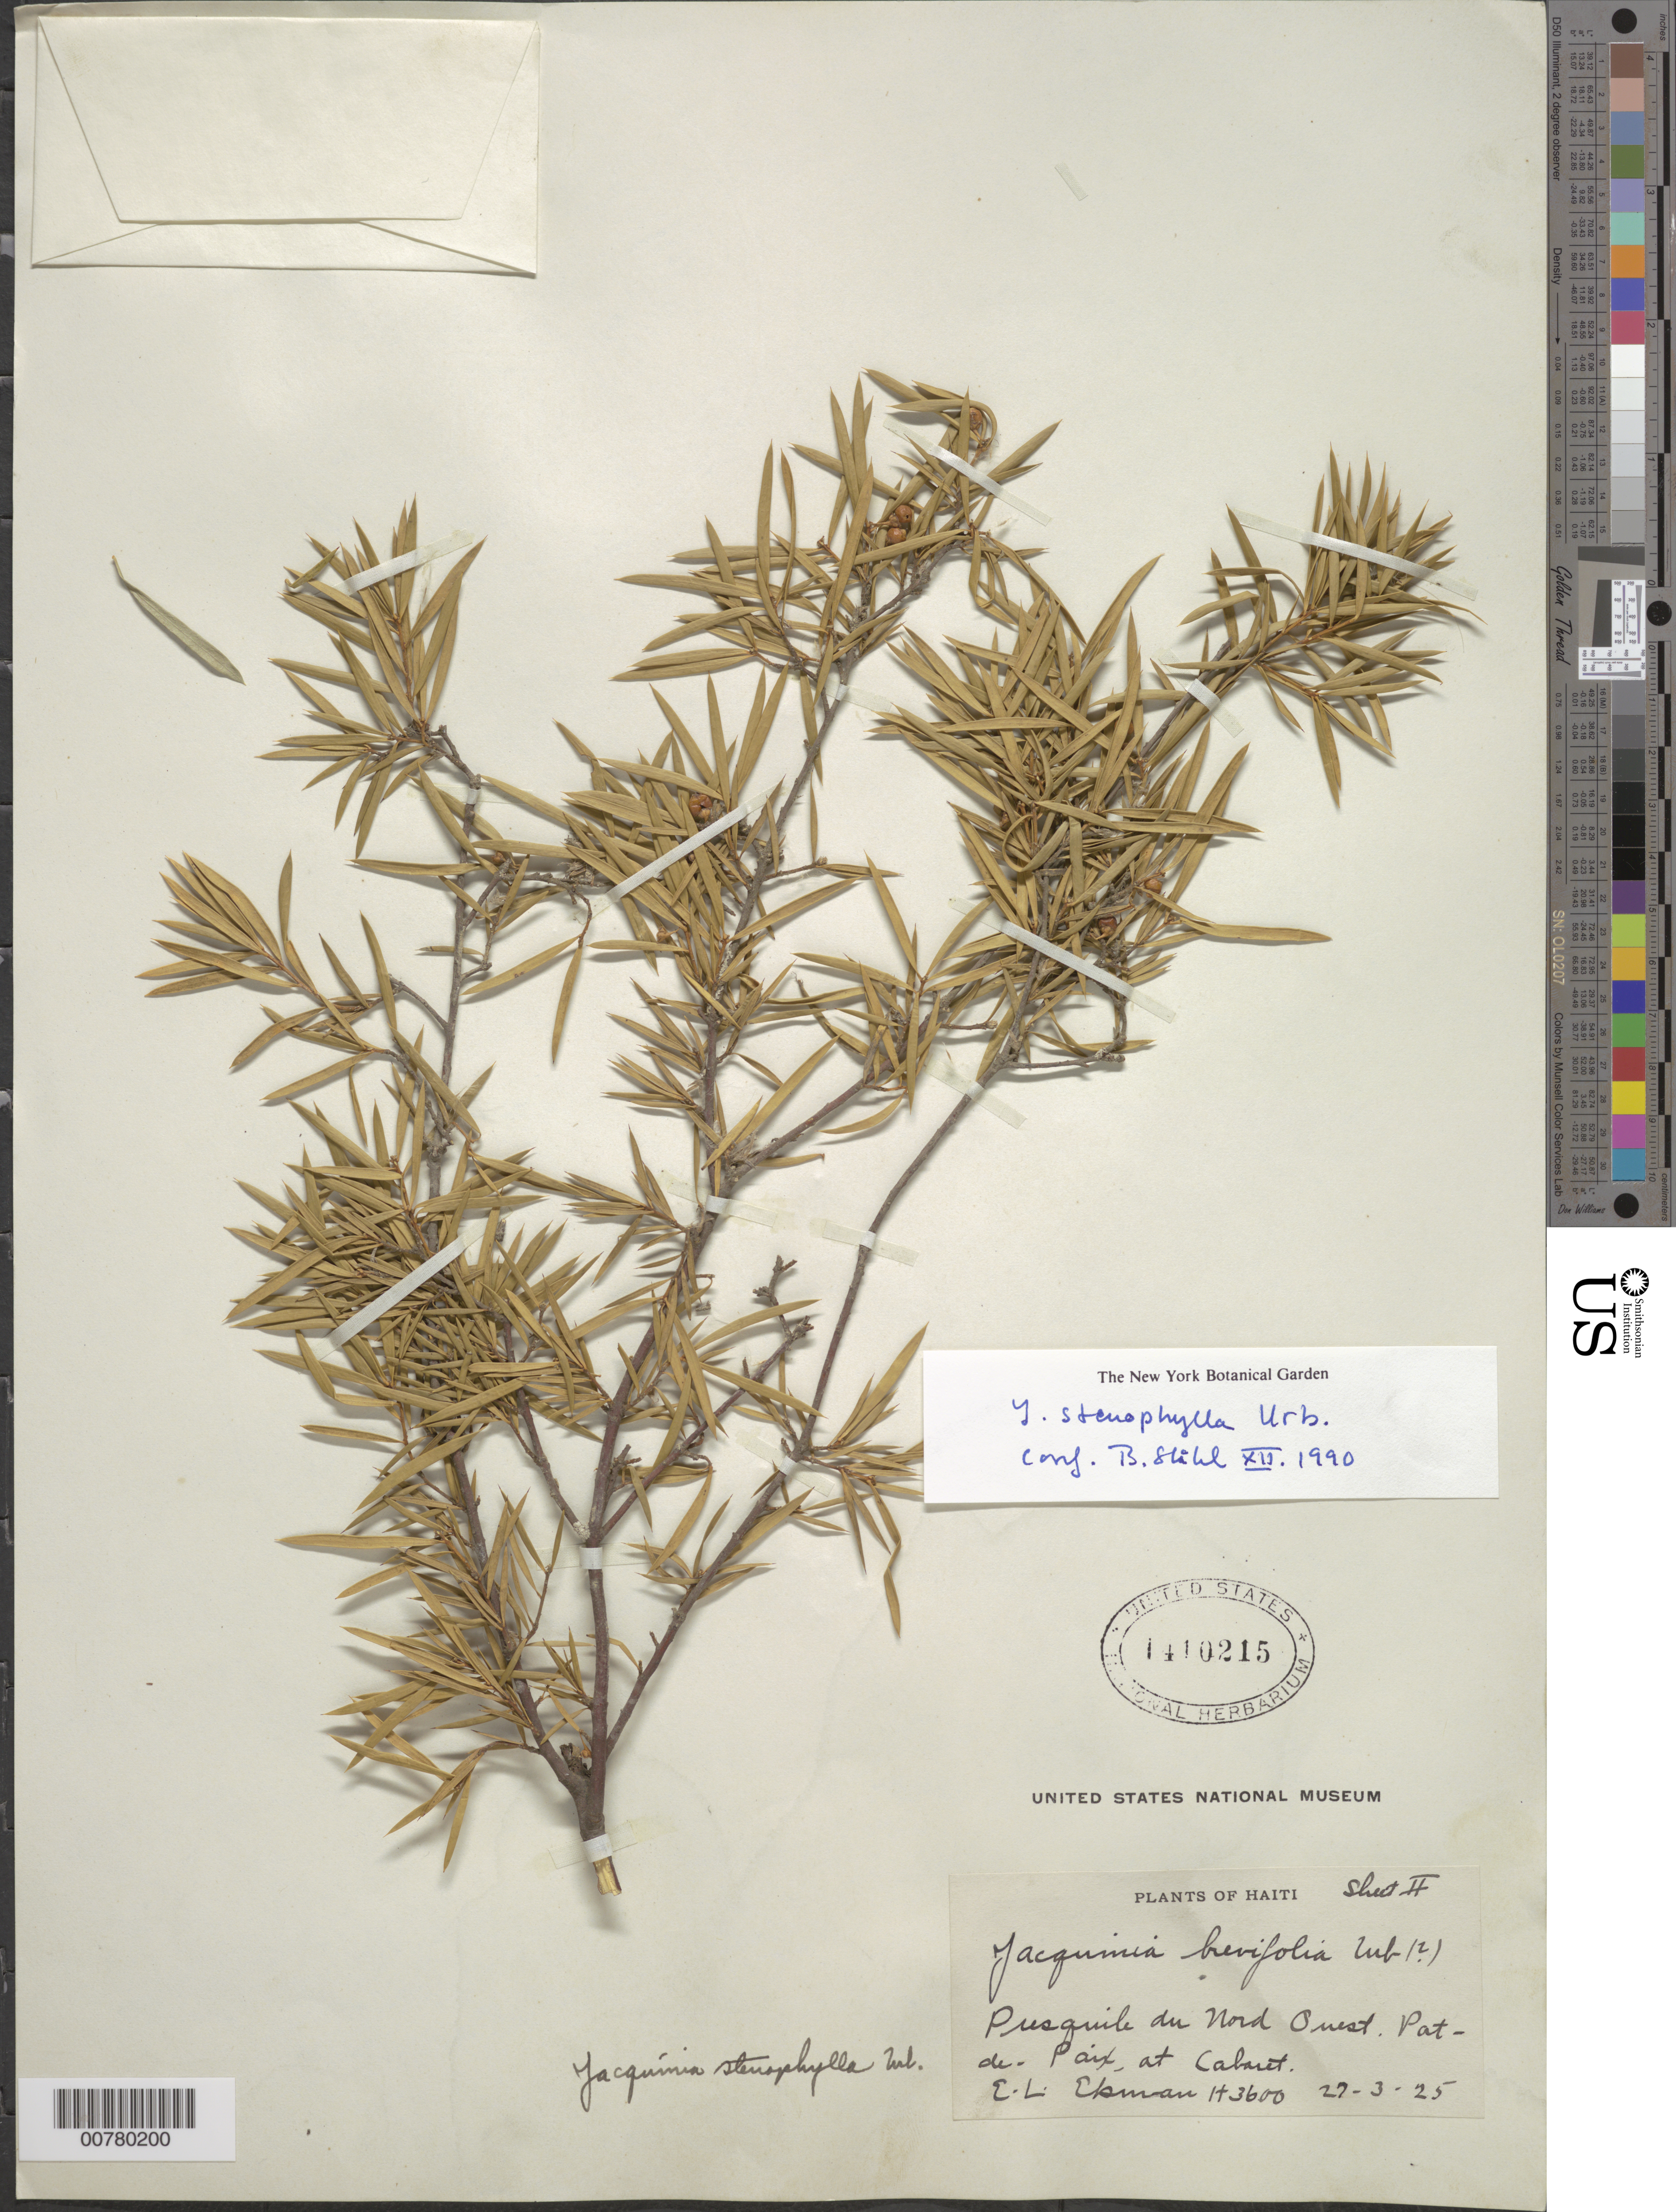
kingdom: Plantae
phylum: Tracheophyta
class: Magnoliopsida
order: Ericales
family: Primulaceae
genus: Jacquinia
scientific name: Jacquinia stenophylla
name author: Urb.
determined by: Ståhl, B.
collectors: E. L. Ekman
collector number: H 3600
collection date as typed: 27 Mar 1925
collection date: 1925-03-27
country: Haiti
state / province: Nord-Ouest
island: Hispaniola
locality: Presquîle du Nord-Ouest, Port-de-Paix, at Cabaret.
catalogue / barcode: US 1410215